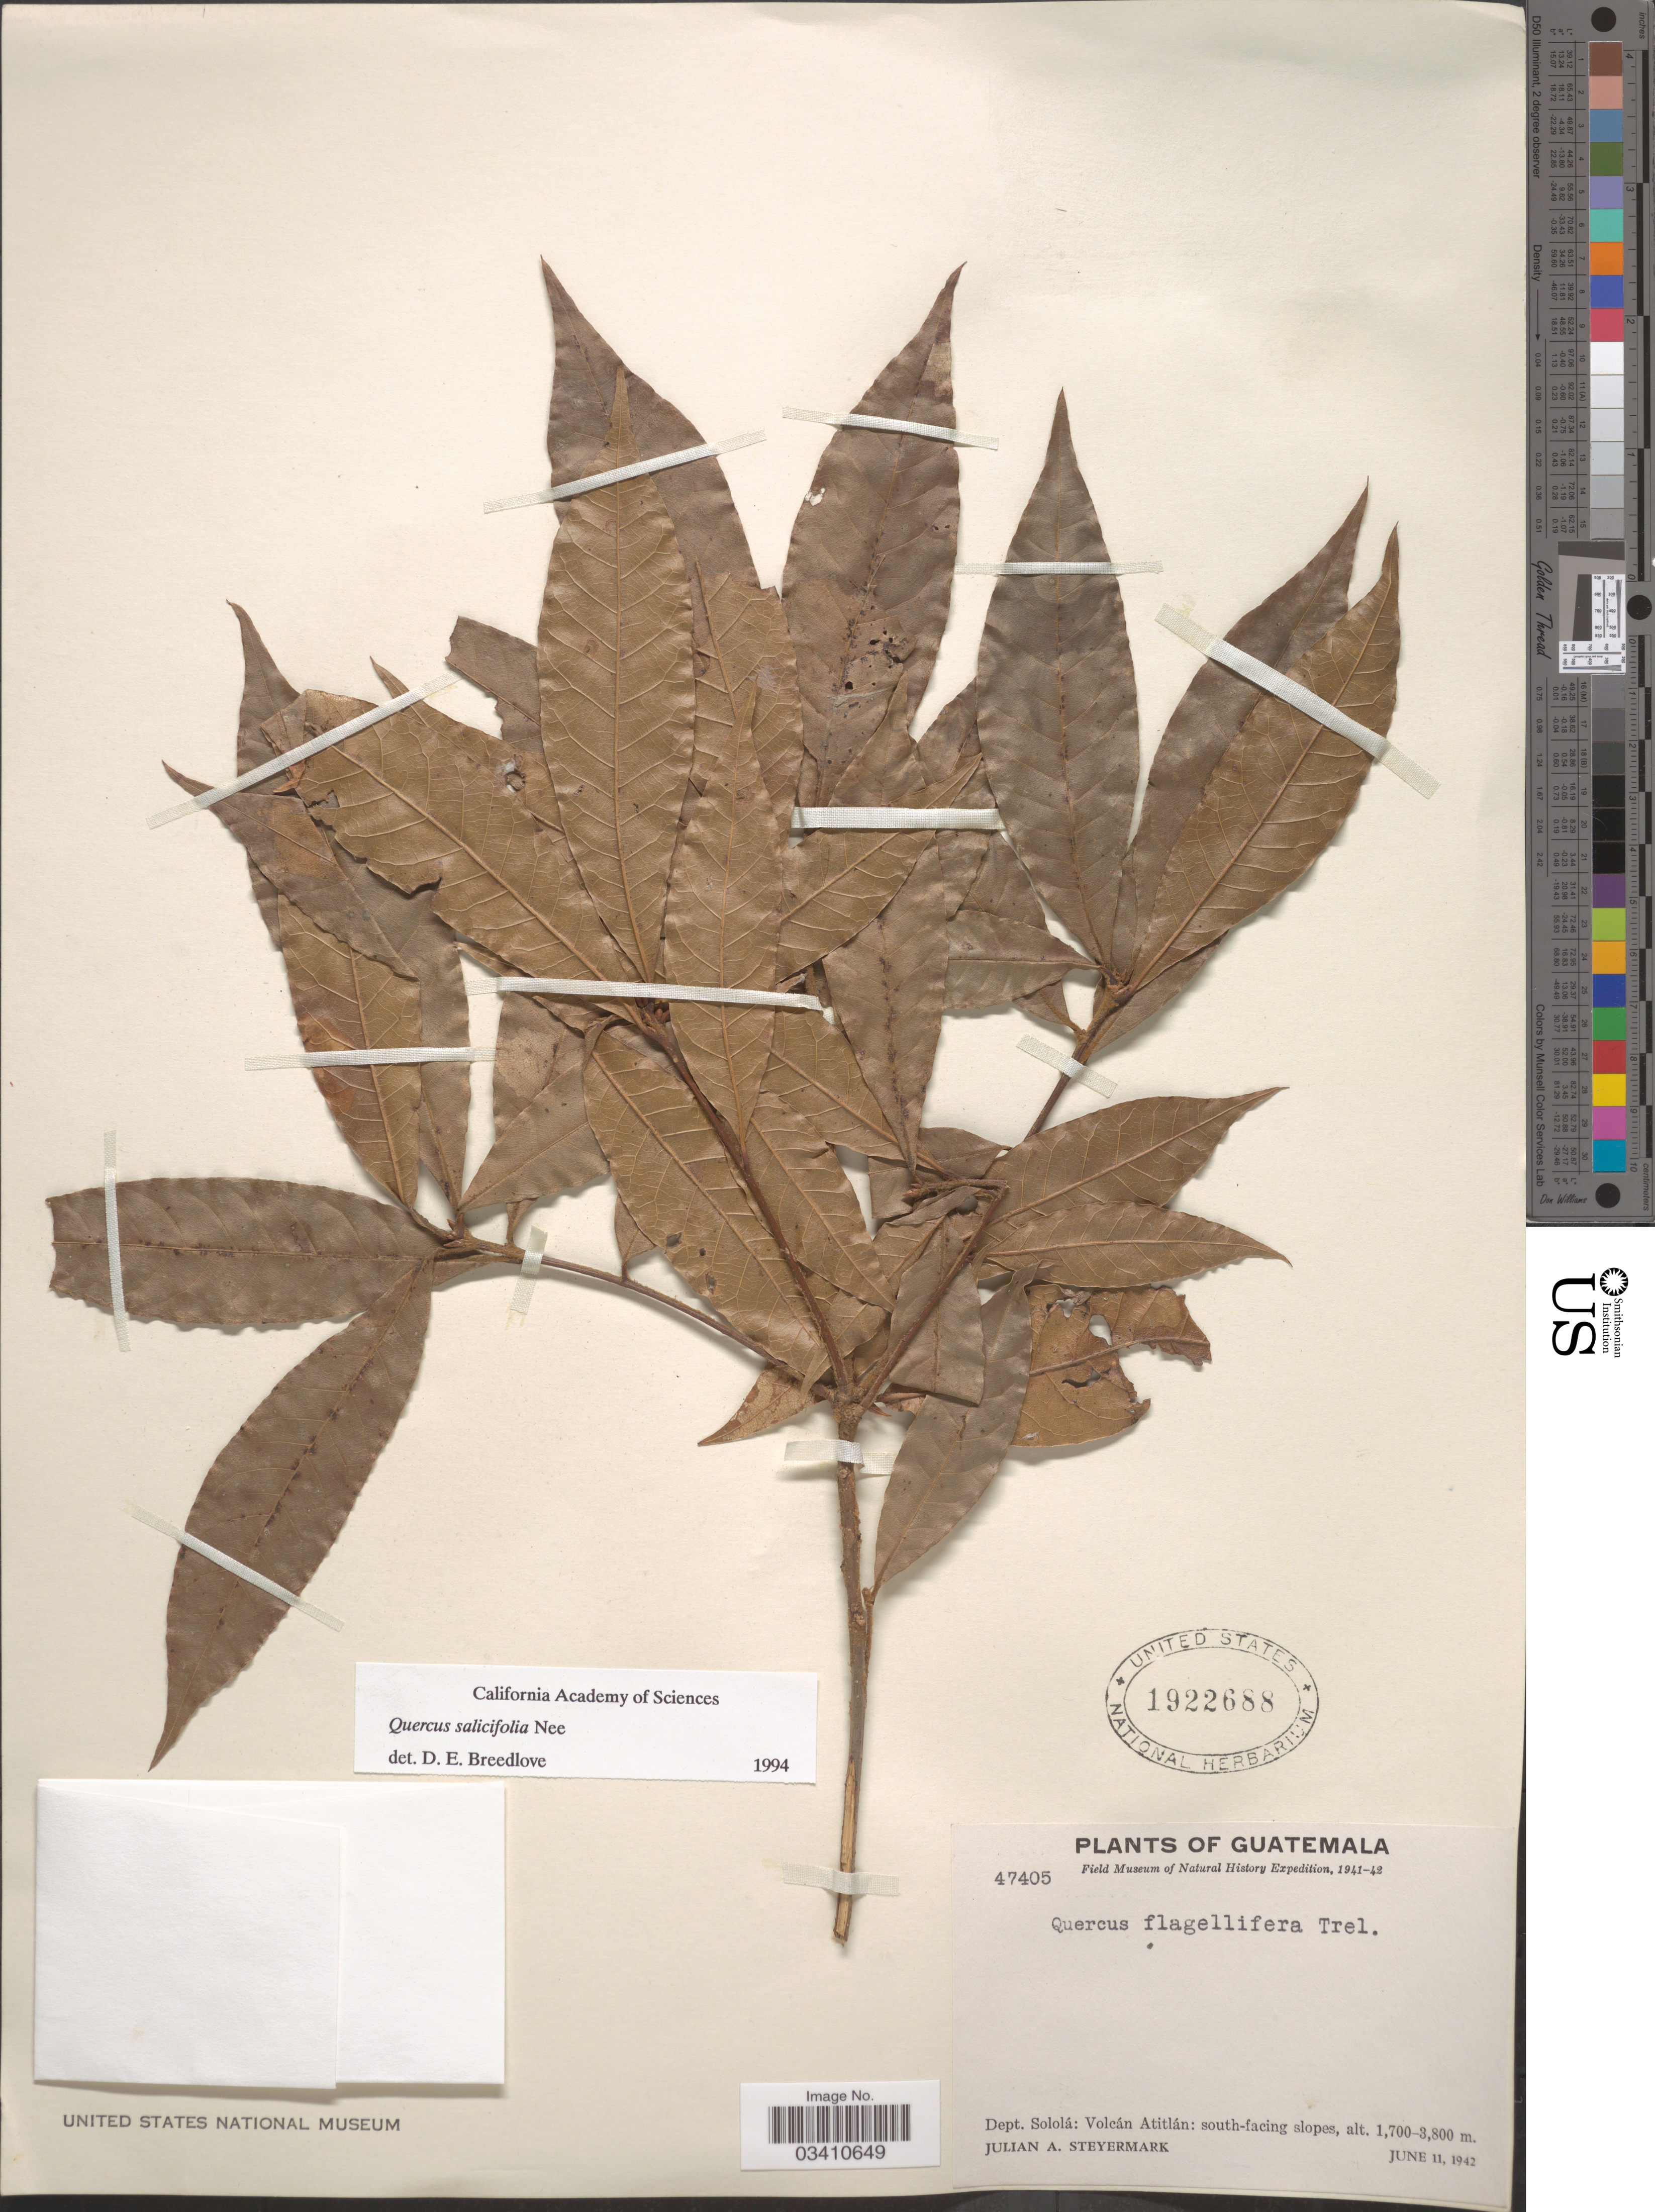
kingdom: Plantae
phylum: Tracheophyta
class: Magnoliopsida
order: Fagales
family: Fagaceae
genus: Quercus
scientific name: Quercus salicifolia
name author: Née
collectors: J. Steyermark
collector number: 47405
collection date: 1942-06-11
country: Guatemala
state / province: Sololá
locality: Dept. Sololá: Volcán Atitlán: south-facing slopes.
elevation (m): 1700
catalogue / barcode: US 1922688